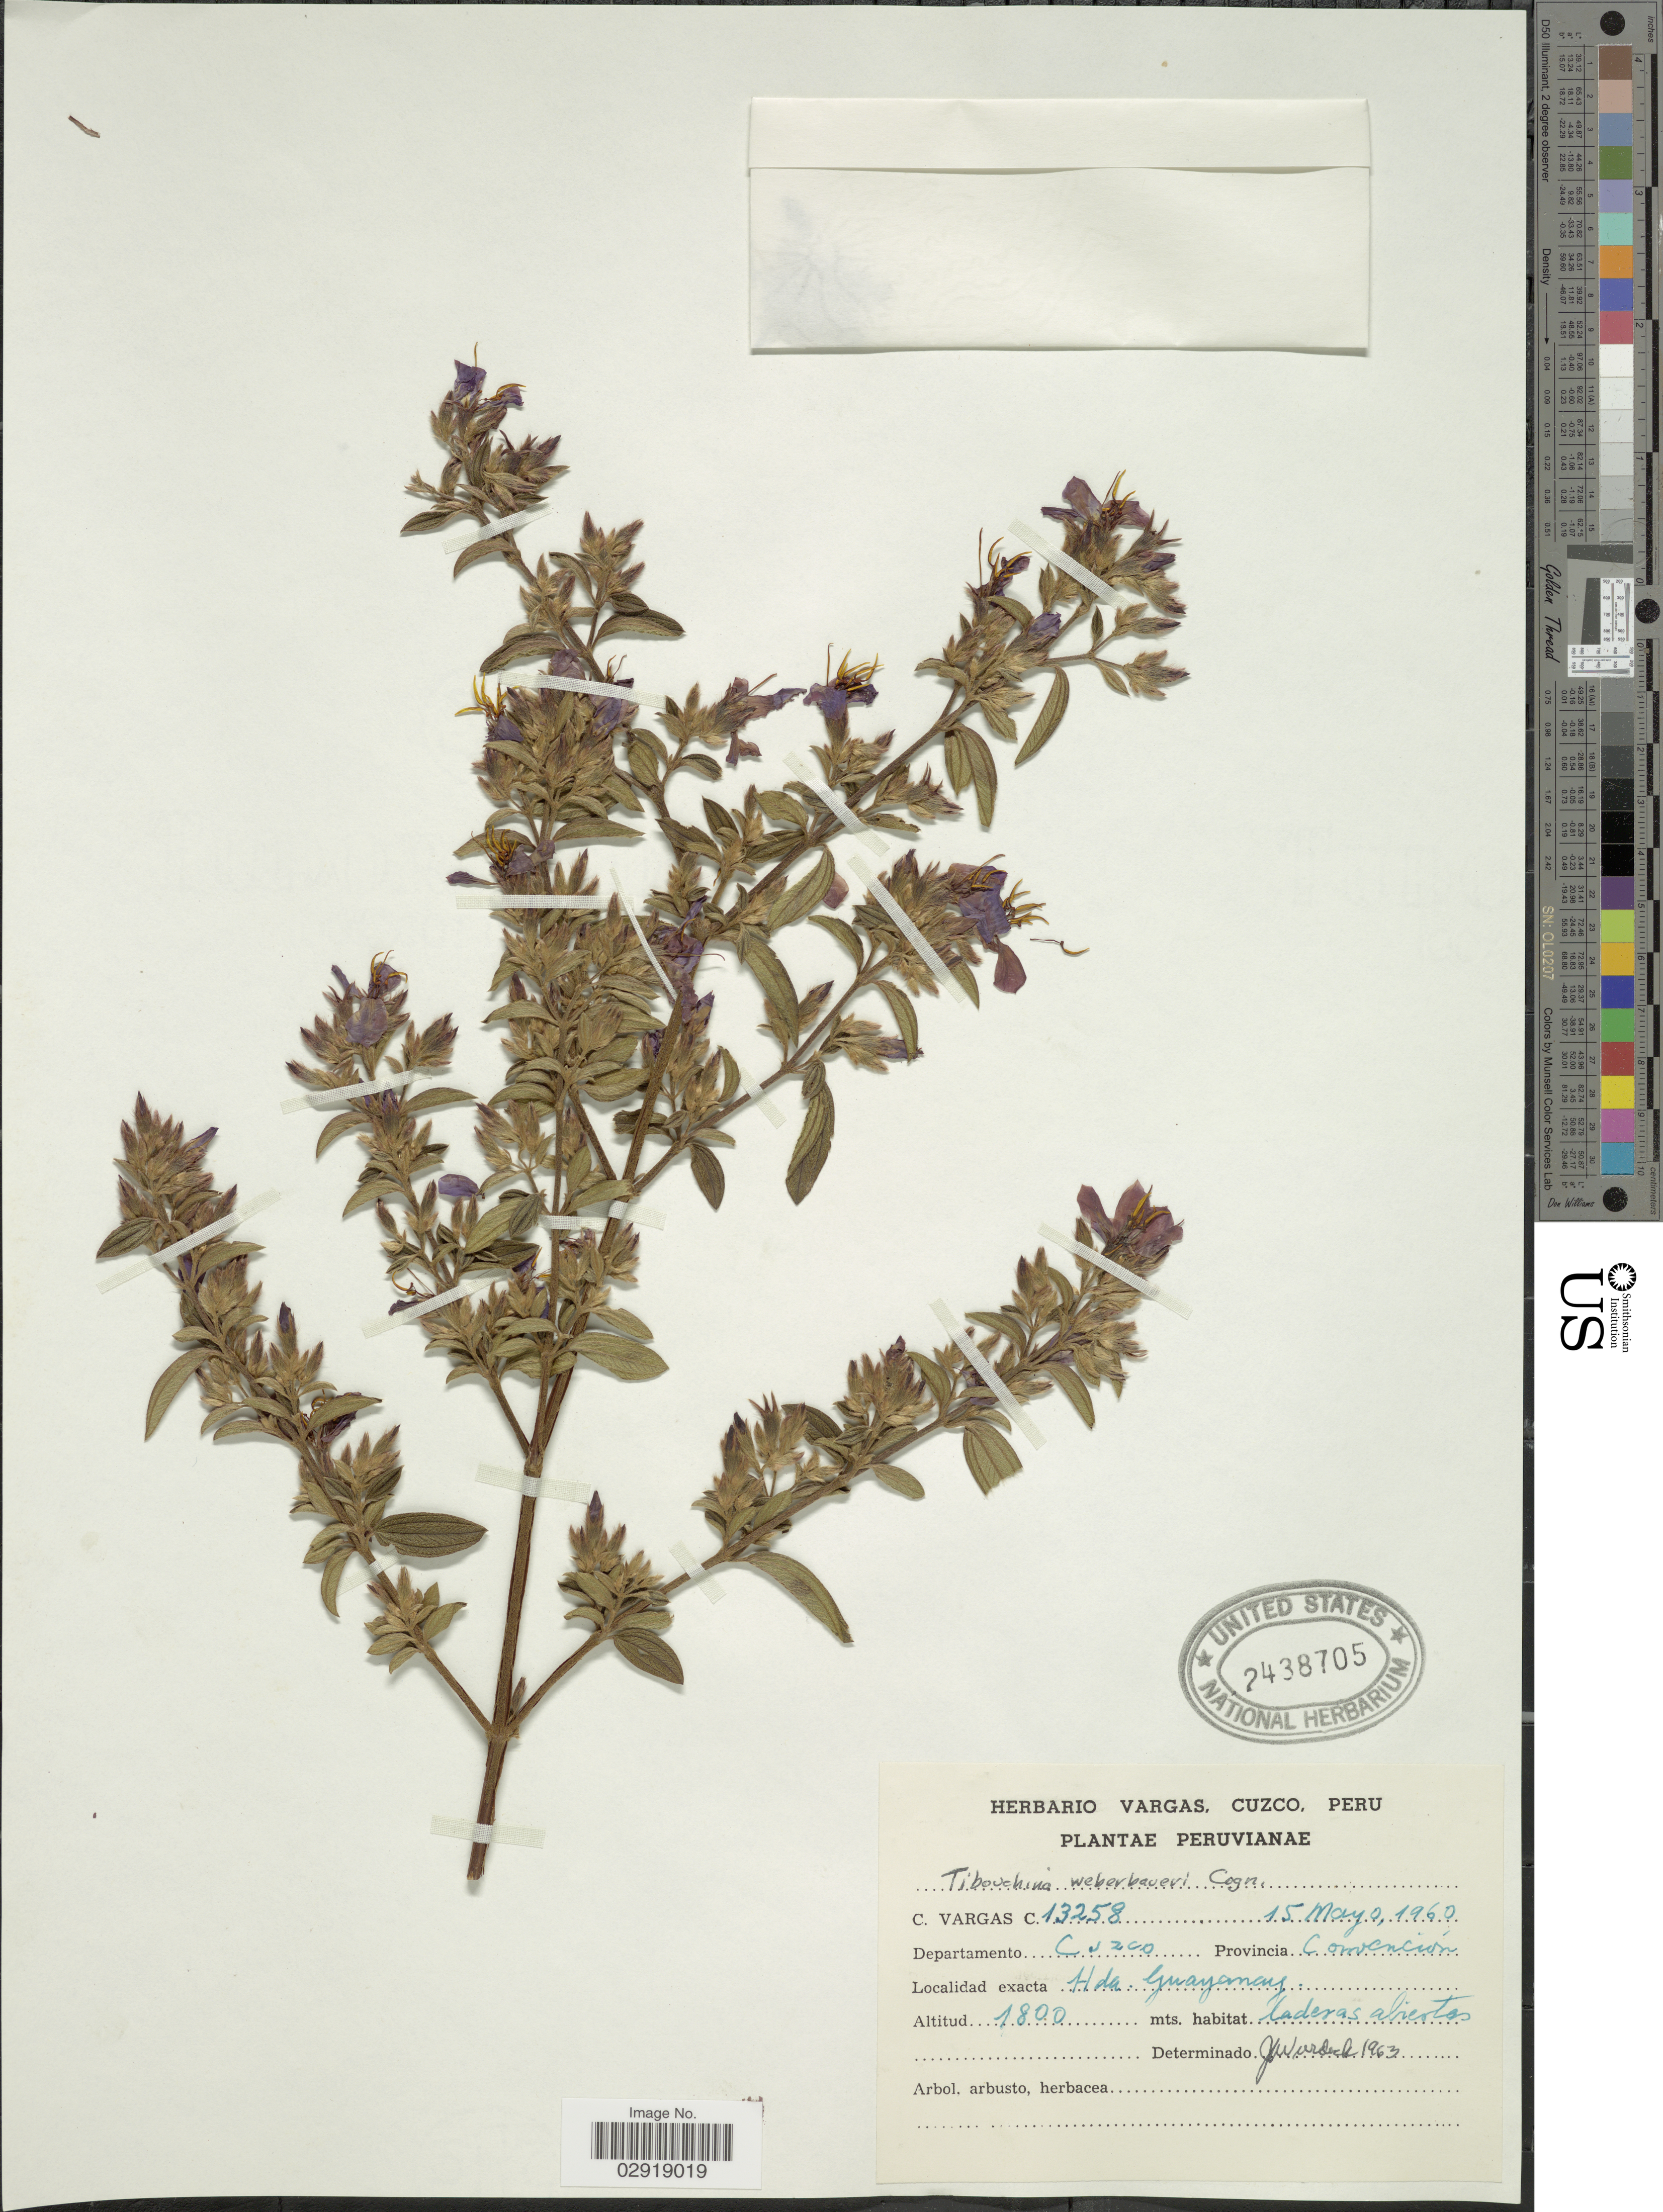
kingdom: Plantae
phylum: Tracheophyta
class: Magnoliopsida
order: Myrtales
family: Melastomataceae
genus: Chaetogastra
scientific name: Chaetogastra weberbaueri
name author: (Cogn.) P.J.F. Guim. & Michelang.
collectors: C. Vargas Calderón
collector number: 13258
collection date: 1960-05-15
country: Peru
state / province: Cusco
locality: Departamento Cuzco Provincia Convención. Hda. Guayanay.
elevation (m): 1800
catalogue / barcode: US 2438705